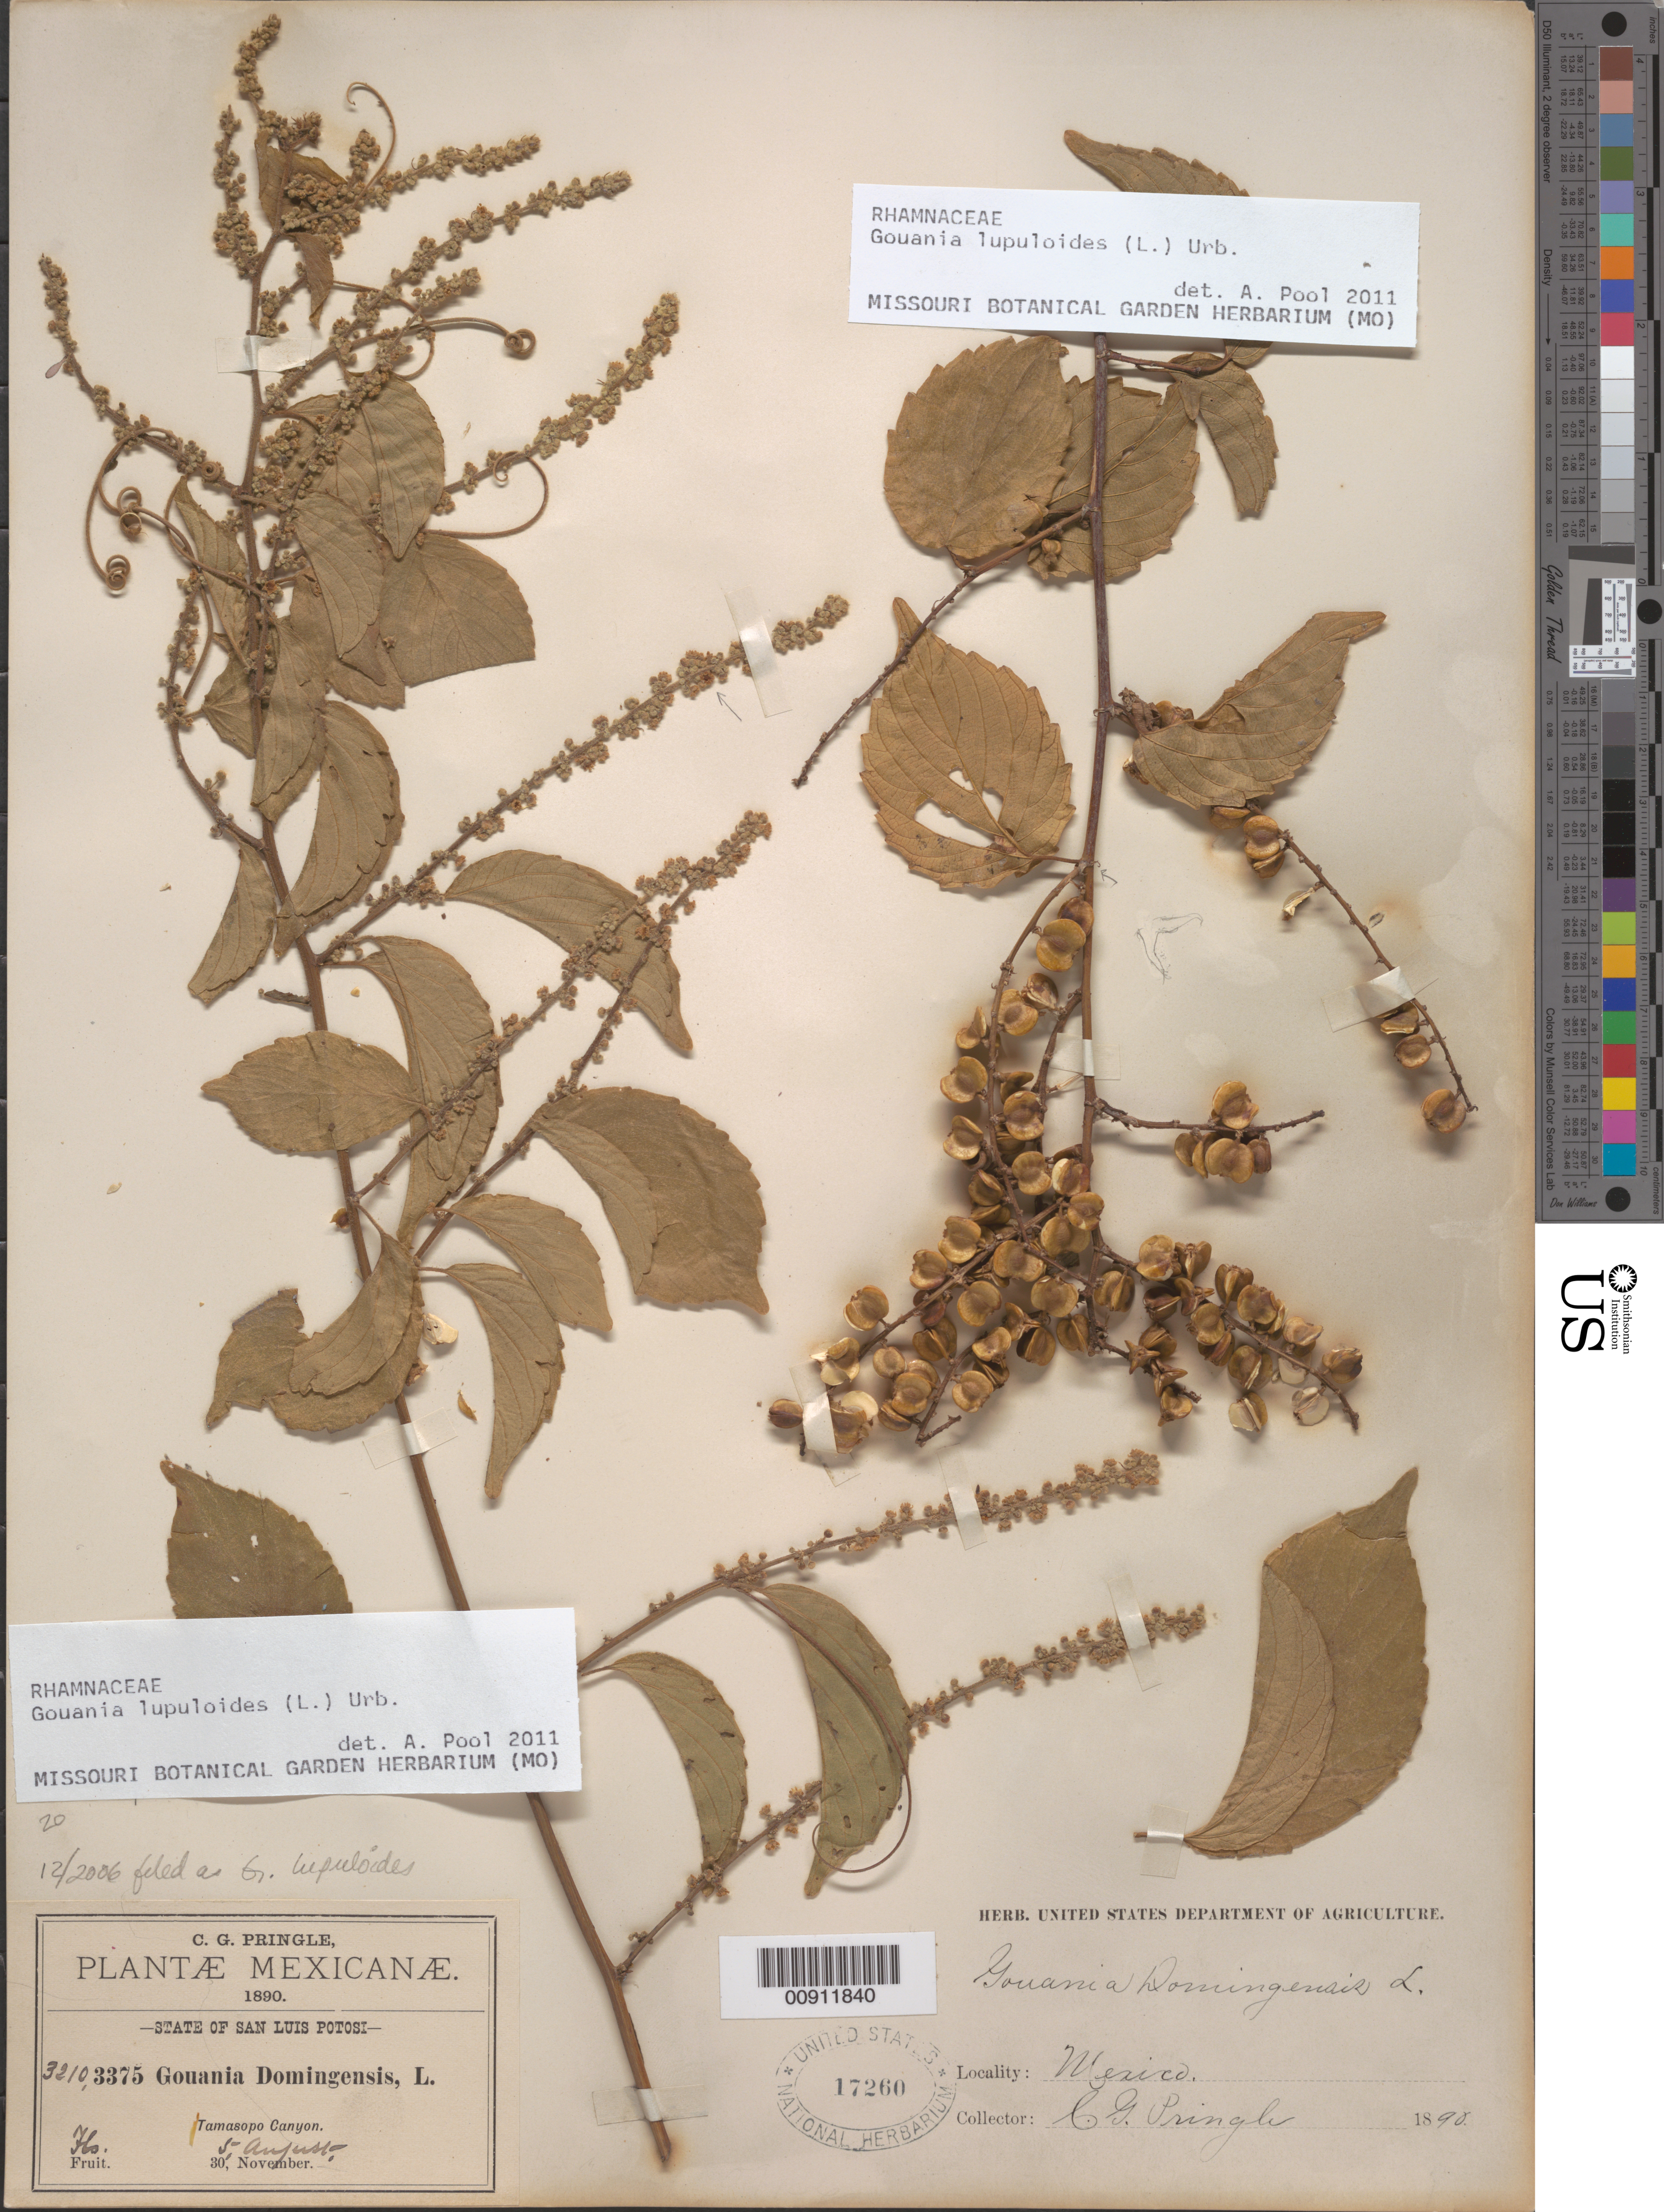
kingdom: Plantae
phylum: Tracheophyta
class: Magnoliopsida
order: Rosales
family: Rhamnaceae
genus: Gouania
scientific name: Gouania lupuloides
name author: (L.) Urb.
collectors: C. G. Pringle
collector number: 3210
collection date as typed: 05 Aug 1890 to 30 Nov 1890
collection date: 1890-08-05/1890-11-30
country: Mexico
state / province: San Luis Potosí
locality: Tamasopo Canyon, San Luis Potosí.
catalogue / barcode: US 17260